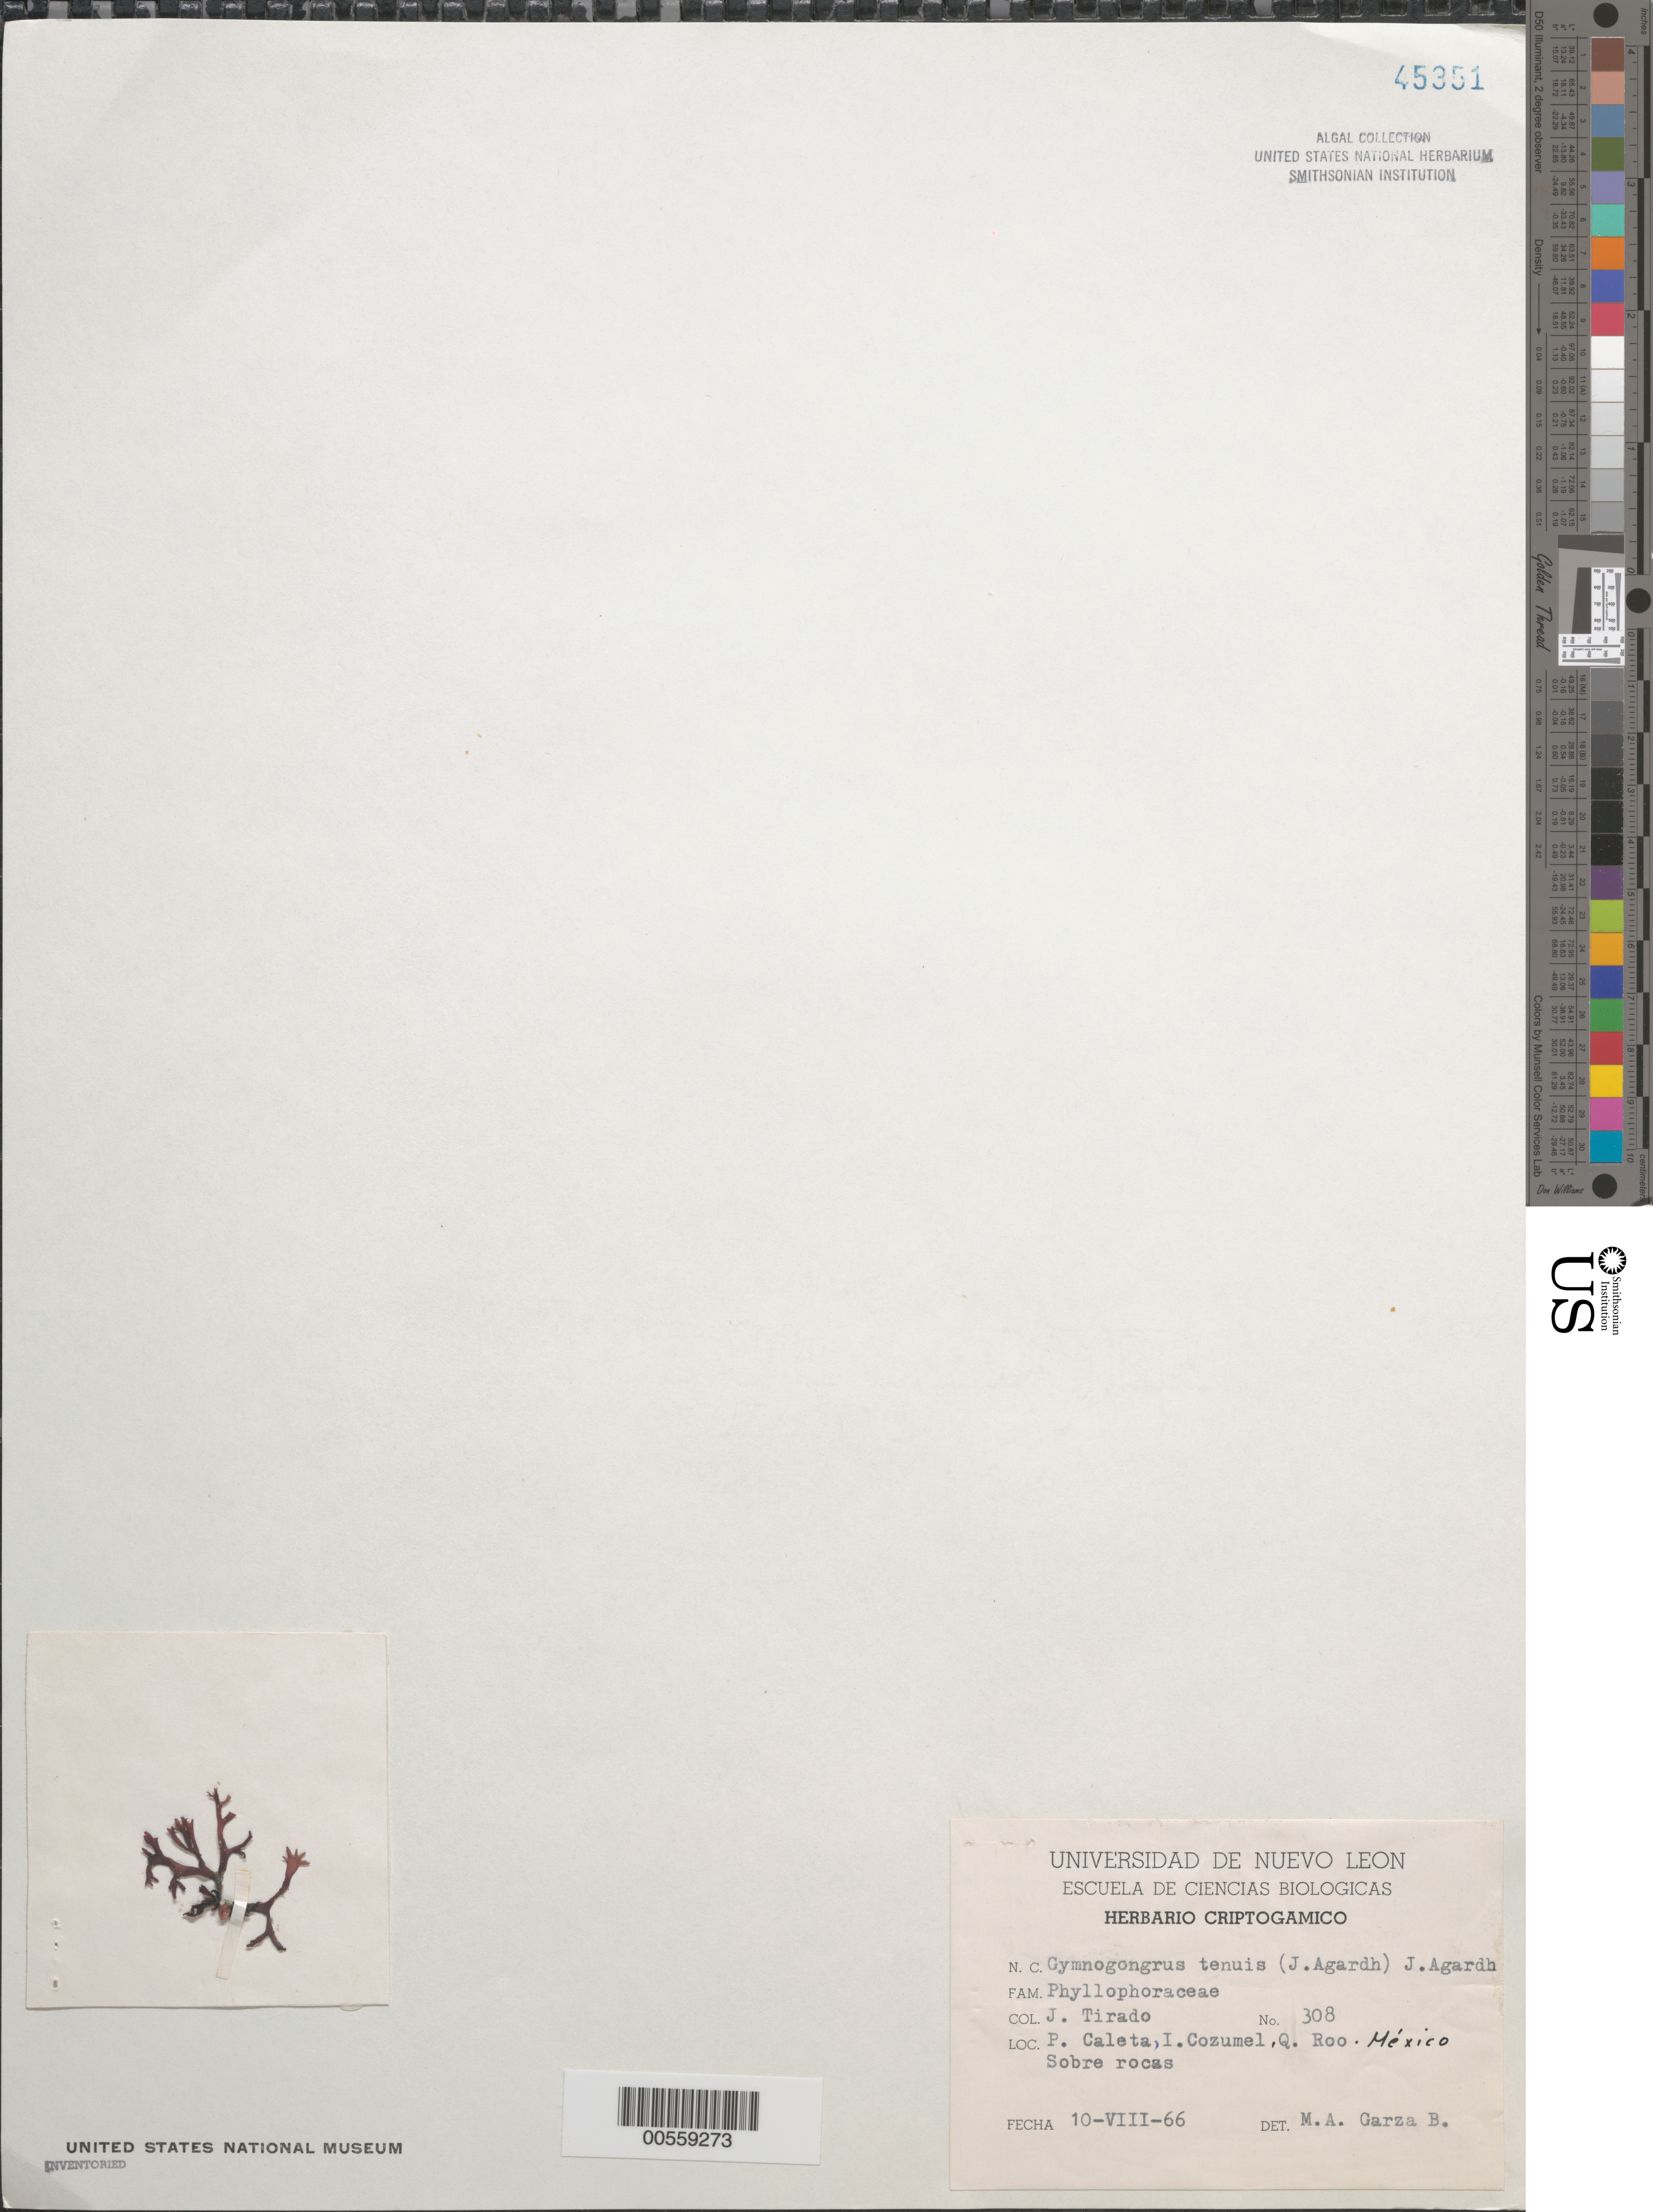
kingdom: Plantae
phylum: Rhodophyta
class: Florideophyceae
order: Gigartinales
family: Phyllophoraceae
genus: Gymnogongrus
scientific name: Gymnogongrus tenuis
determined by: Garza Barrientos, M. A.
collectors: J. Tirado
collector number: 308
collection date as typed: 10 Aug 1966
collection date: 1966-08-10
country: Mexico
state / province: Quintana Roo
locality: Punta caleta, isla cozumel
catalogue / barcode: US 45351